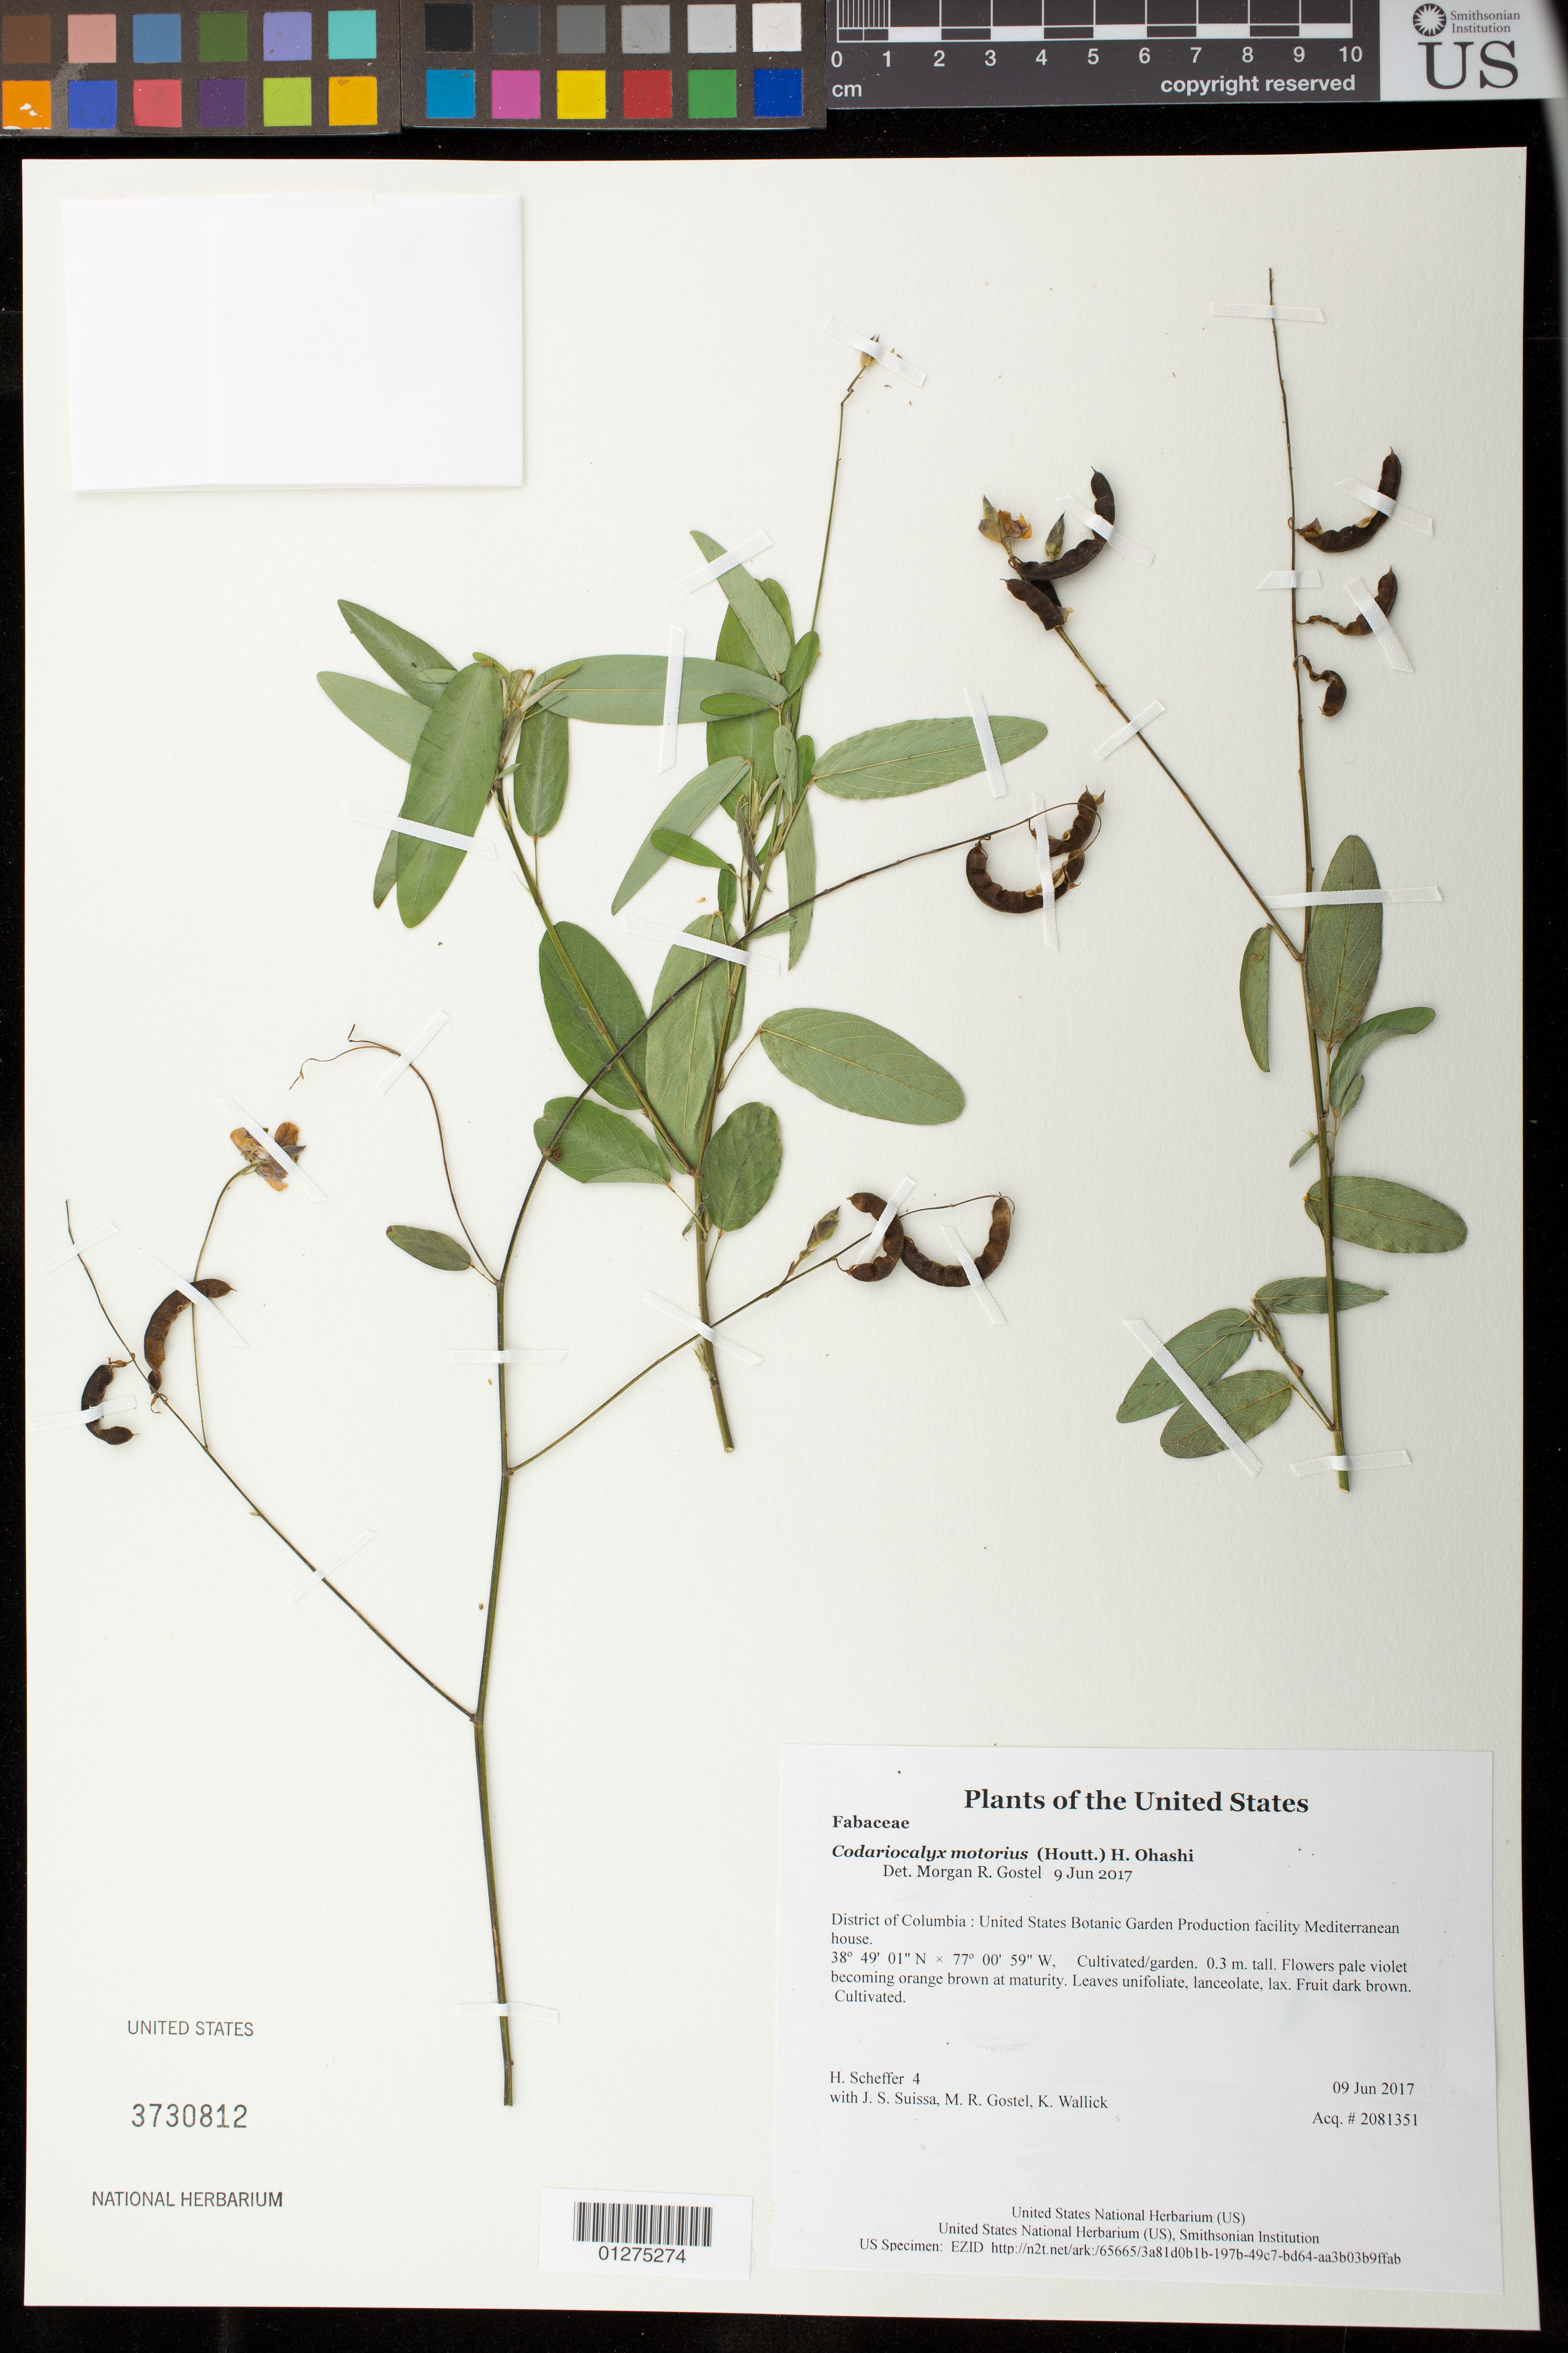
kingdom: Plantae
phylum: Tracheophyta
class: Magnoliopsida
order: Fabales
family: Fabaceae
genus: Codariocalyx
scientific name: Codariocalyx motorius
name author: (Houtt.) H. Ohashi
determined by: Gostel, M. R.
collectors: H. Scheffer, J. S. Suissa, M. R. Gostel & K. Wallick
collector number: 4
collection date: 2017-06-09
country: United States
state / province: District of Columbia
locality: United States Botanic Garden Production facility Mediterranean house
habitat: Cultivated/garden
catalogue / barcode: US 3730812